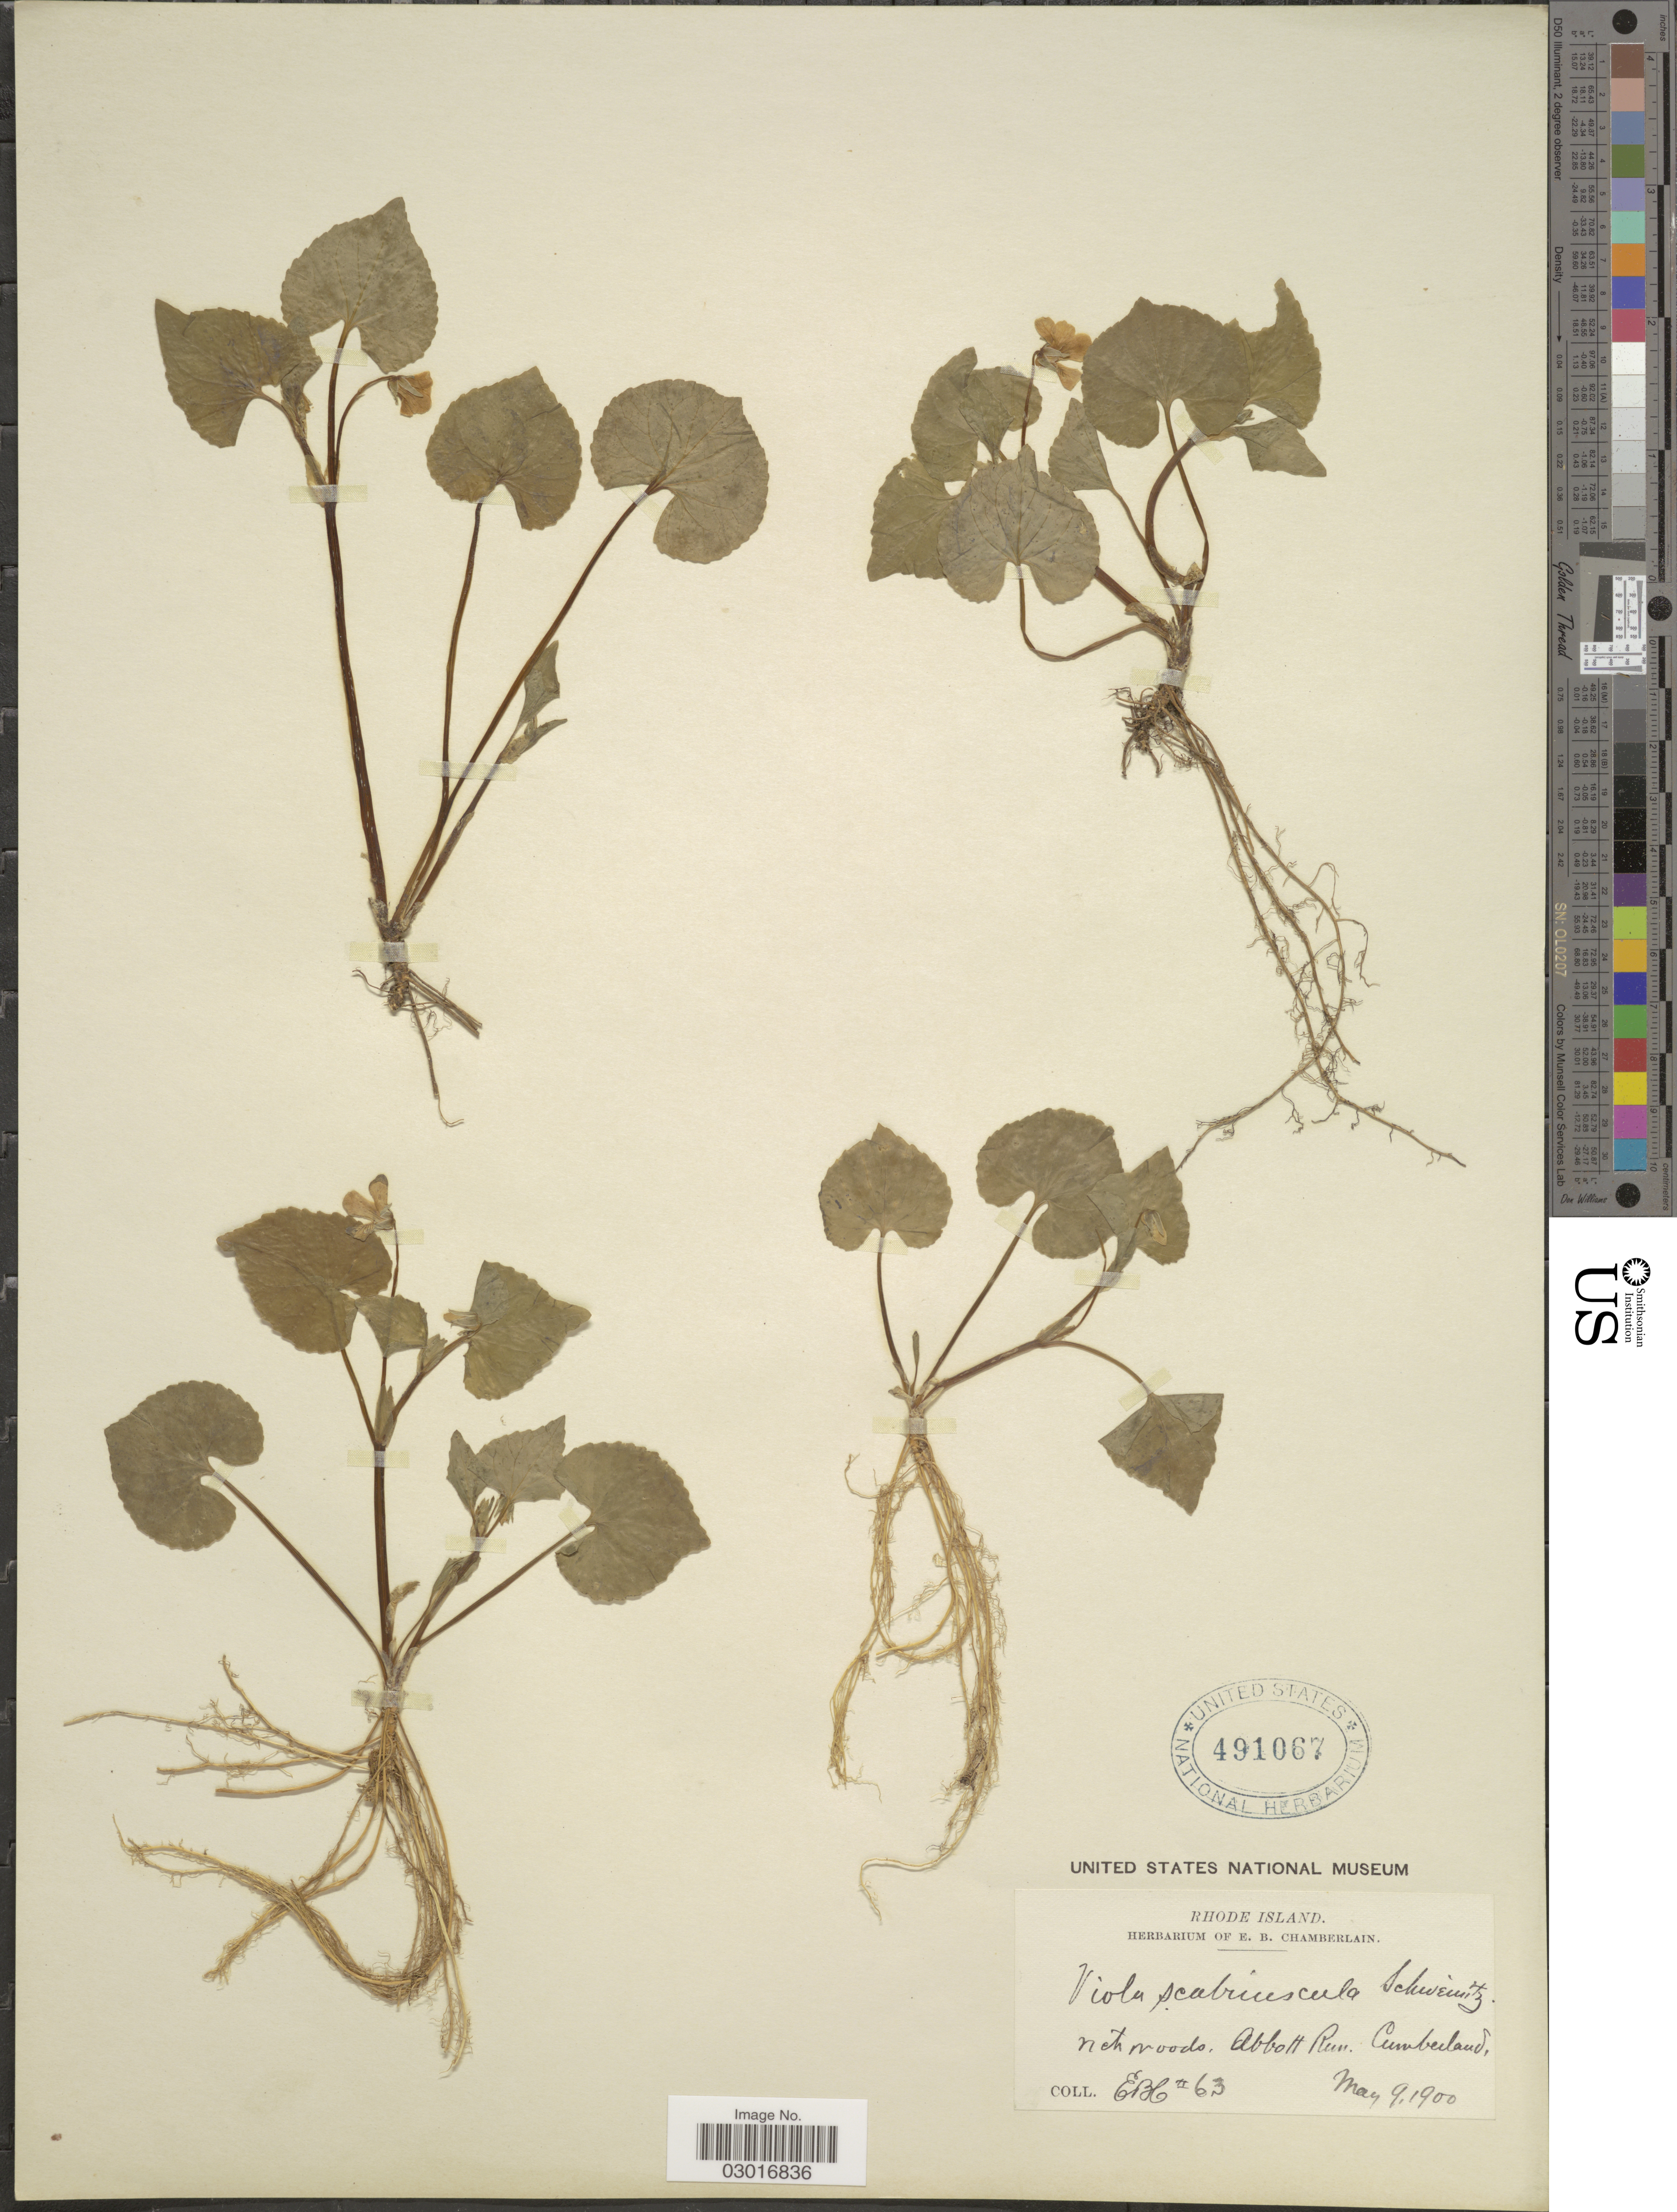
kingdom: Plantae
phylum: Tracheophyta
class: Magnoliopsida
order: Malpighiales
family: Violaceae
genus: Viola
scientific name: Viola scabriuscula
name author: (Torr. & A. Gray) Shafer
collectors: E. Chamberlain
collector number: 63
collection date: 1900-05-09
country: United States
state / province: Rhode Island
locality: Abbott Run, Cumberland.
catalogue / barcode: US 491067